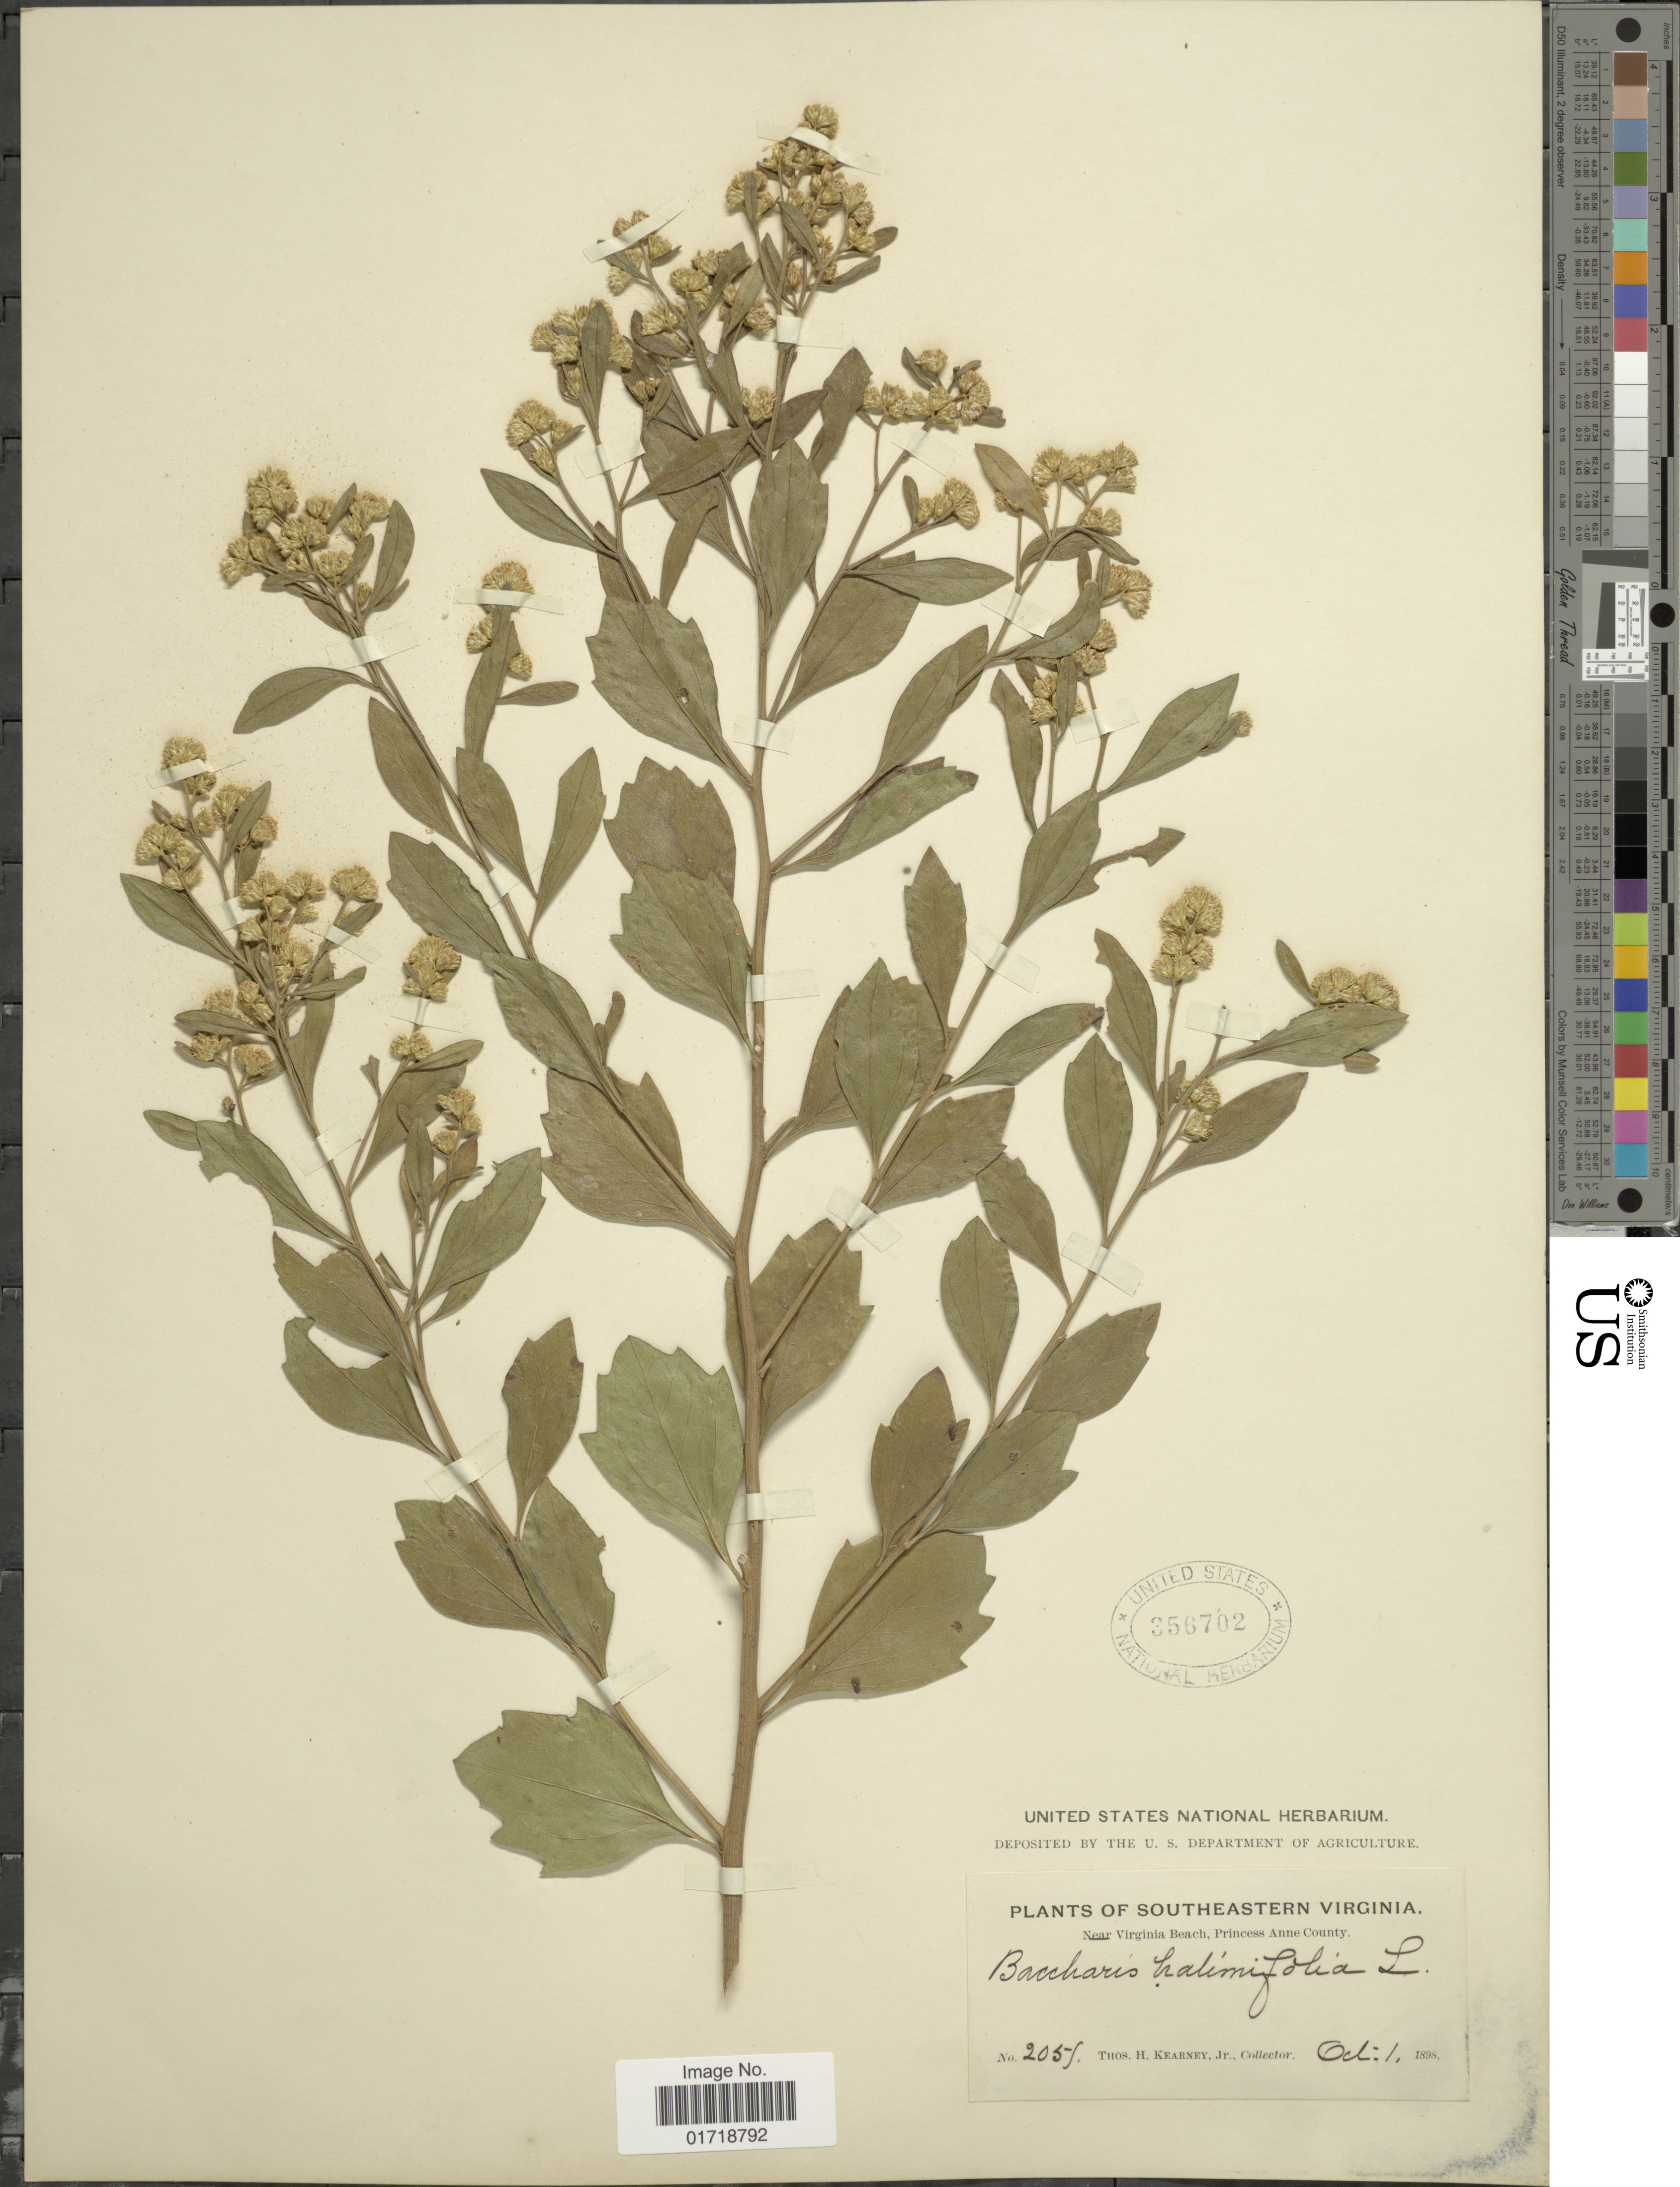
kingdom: Plantae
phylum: Tracheophyta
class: Magnoliopsida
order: Asterales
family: Asteraceae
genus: Baccharis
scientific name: Baccharis halimifolia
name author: L.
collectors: T. H. Kearney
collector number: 2059*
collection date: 1898-10-01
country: United States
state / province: Virginia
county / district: City of Virginia Beach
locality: Southeastern Virginia, Virginia Beach, Princess Anna County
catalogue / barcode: US 356702